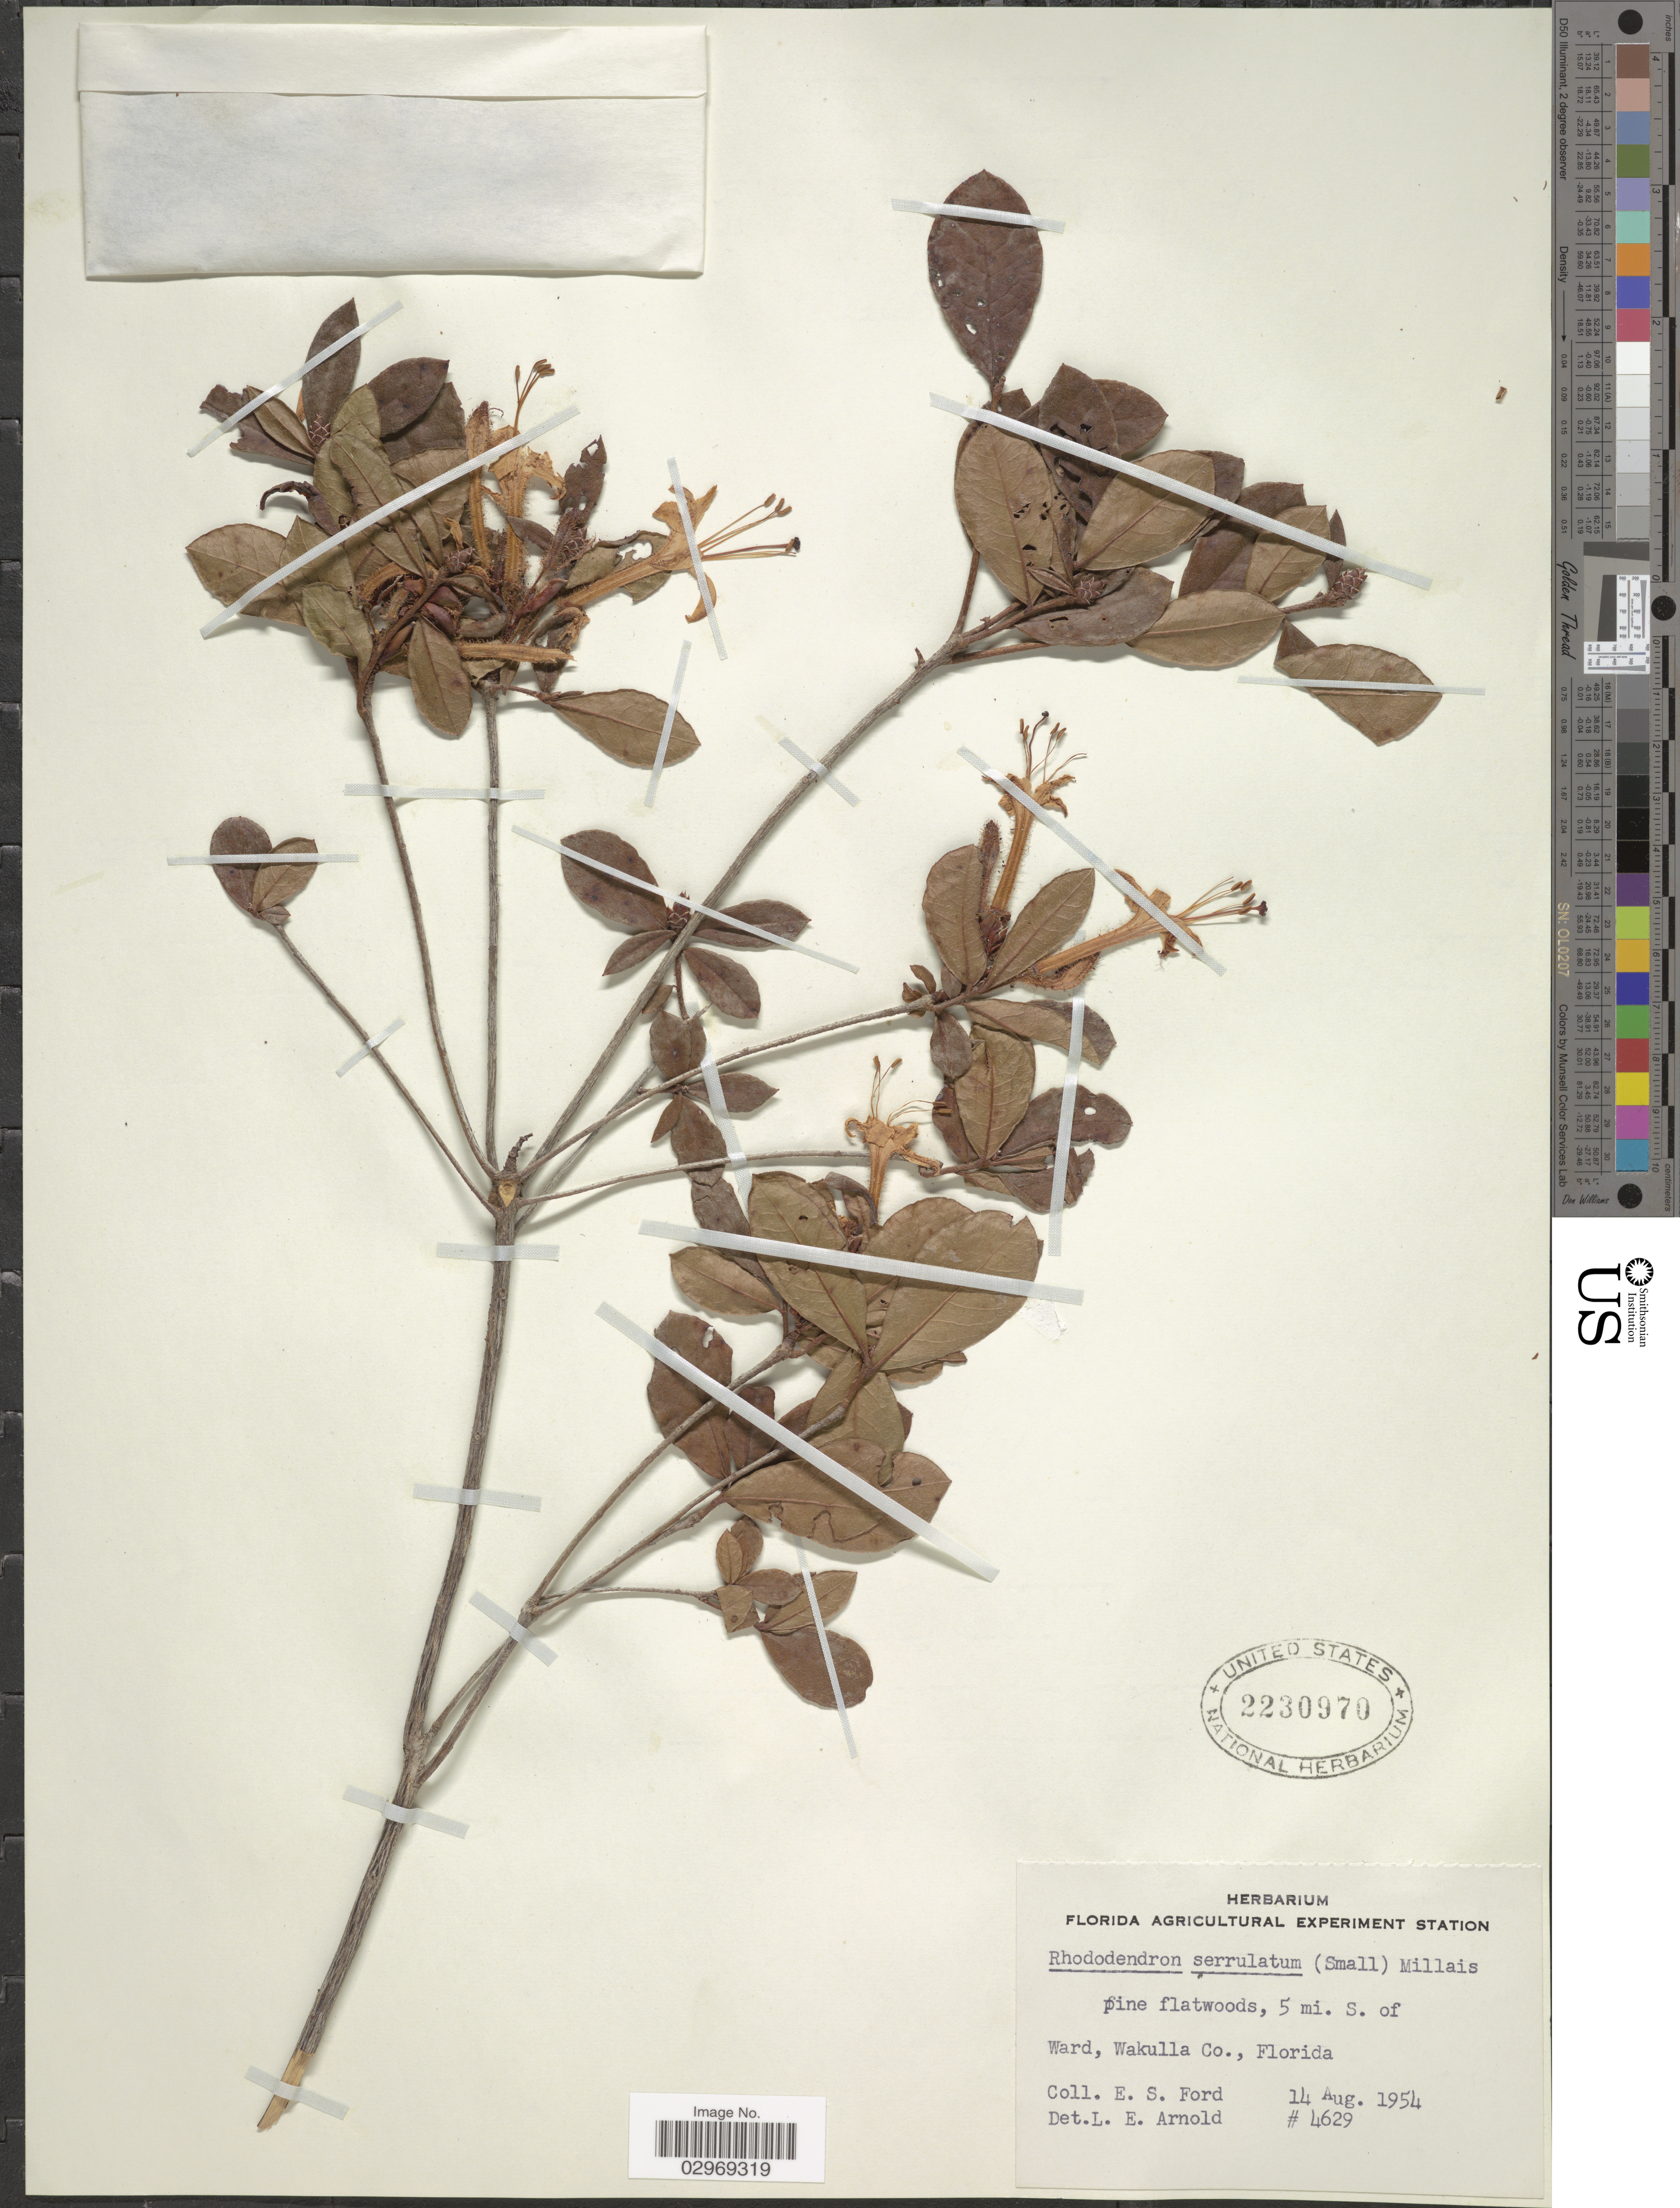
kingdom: Plantae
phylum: Tracheophyta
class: Magnoliopsida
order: Ericales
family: Ericaceae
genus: Rhododendron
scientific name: Rhododendron serrulatum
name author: (Small) Millais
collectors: E. Ford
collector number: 4629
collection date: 1954-08-14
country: United States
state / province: Florida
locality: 5 mi. S. of Ward, Wakulla Co.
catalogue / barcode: US 2230970